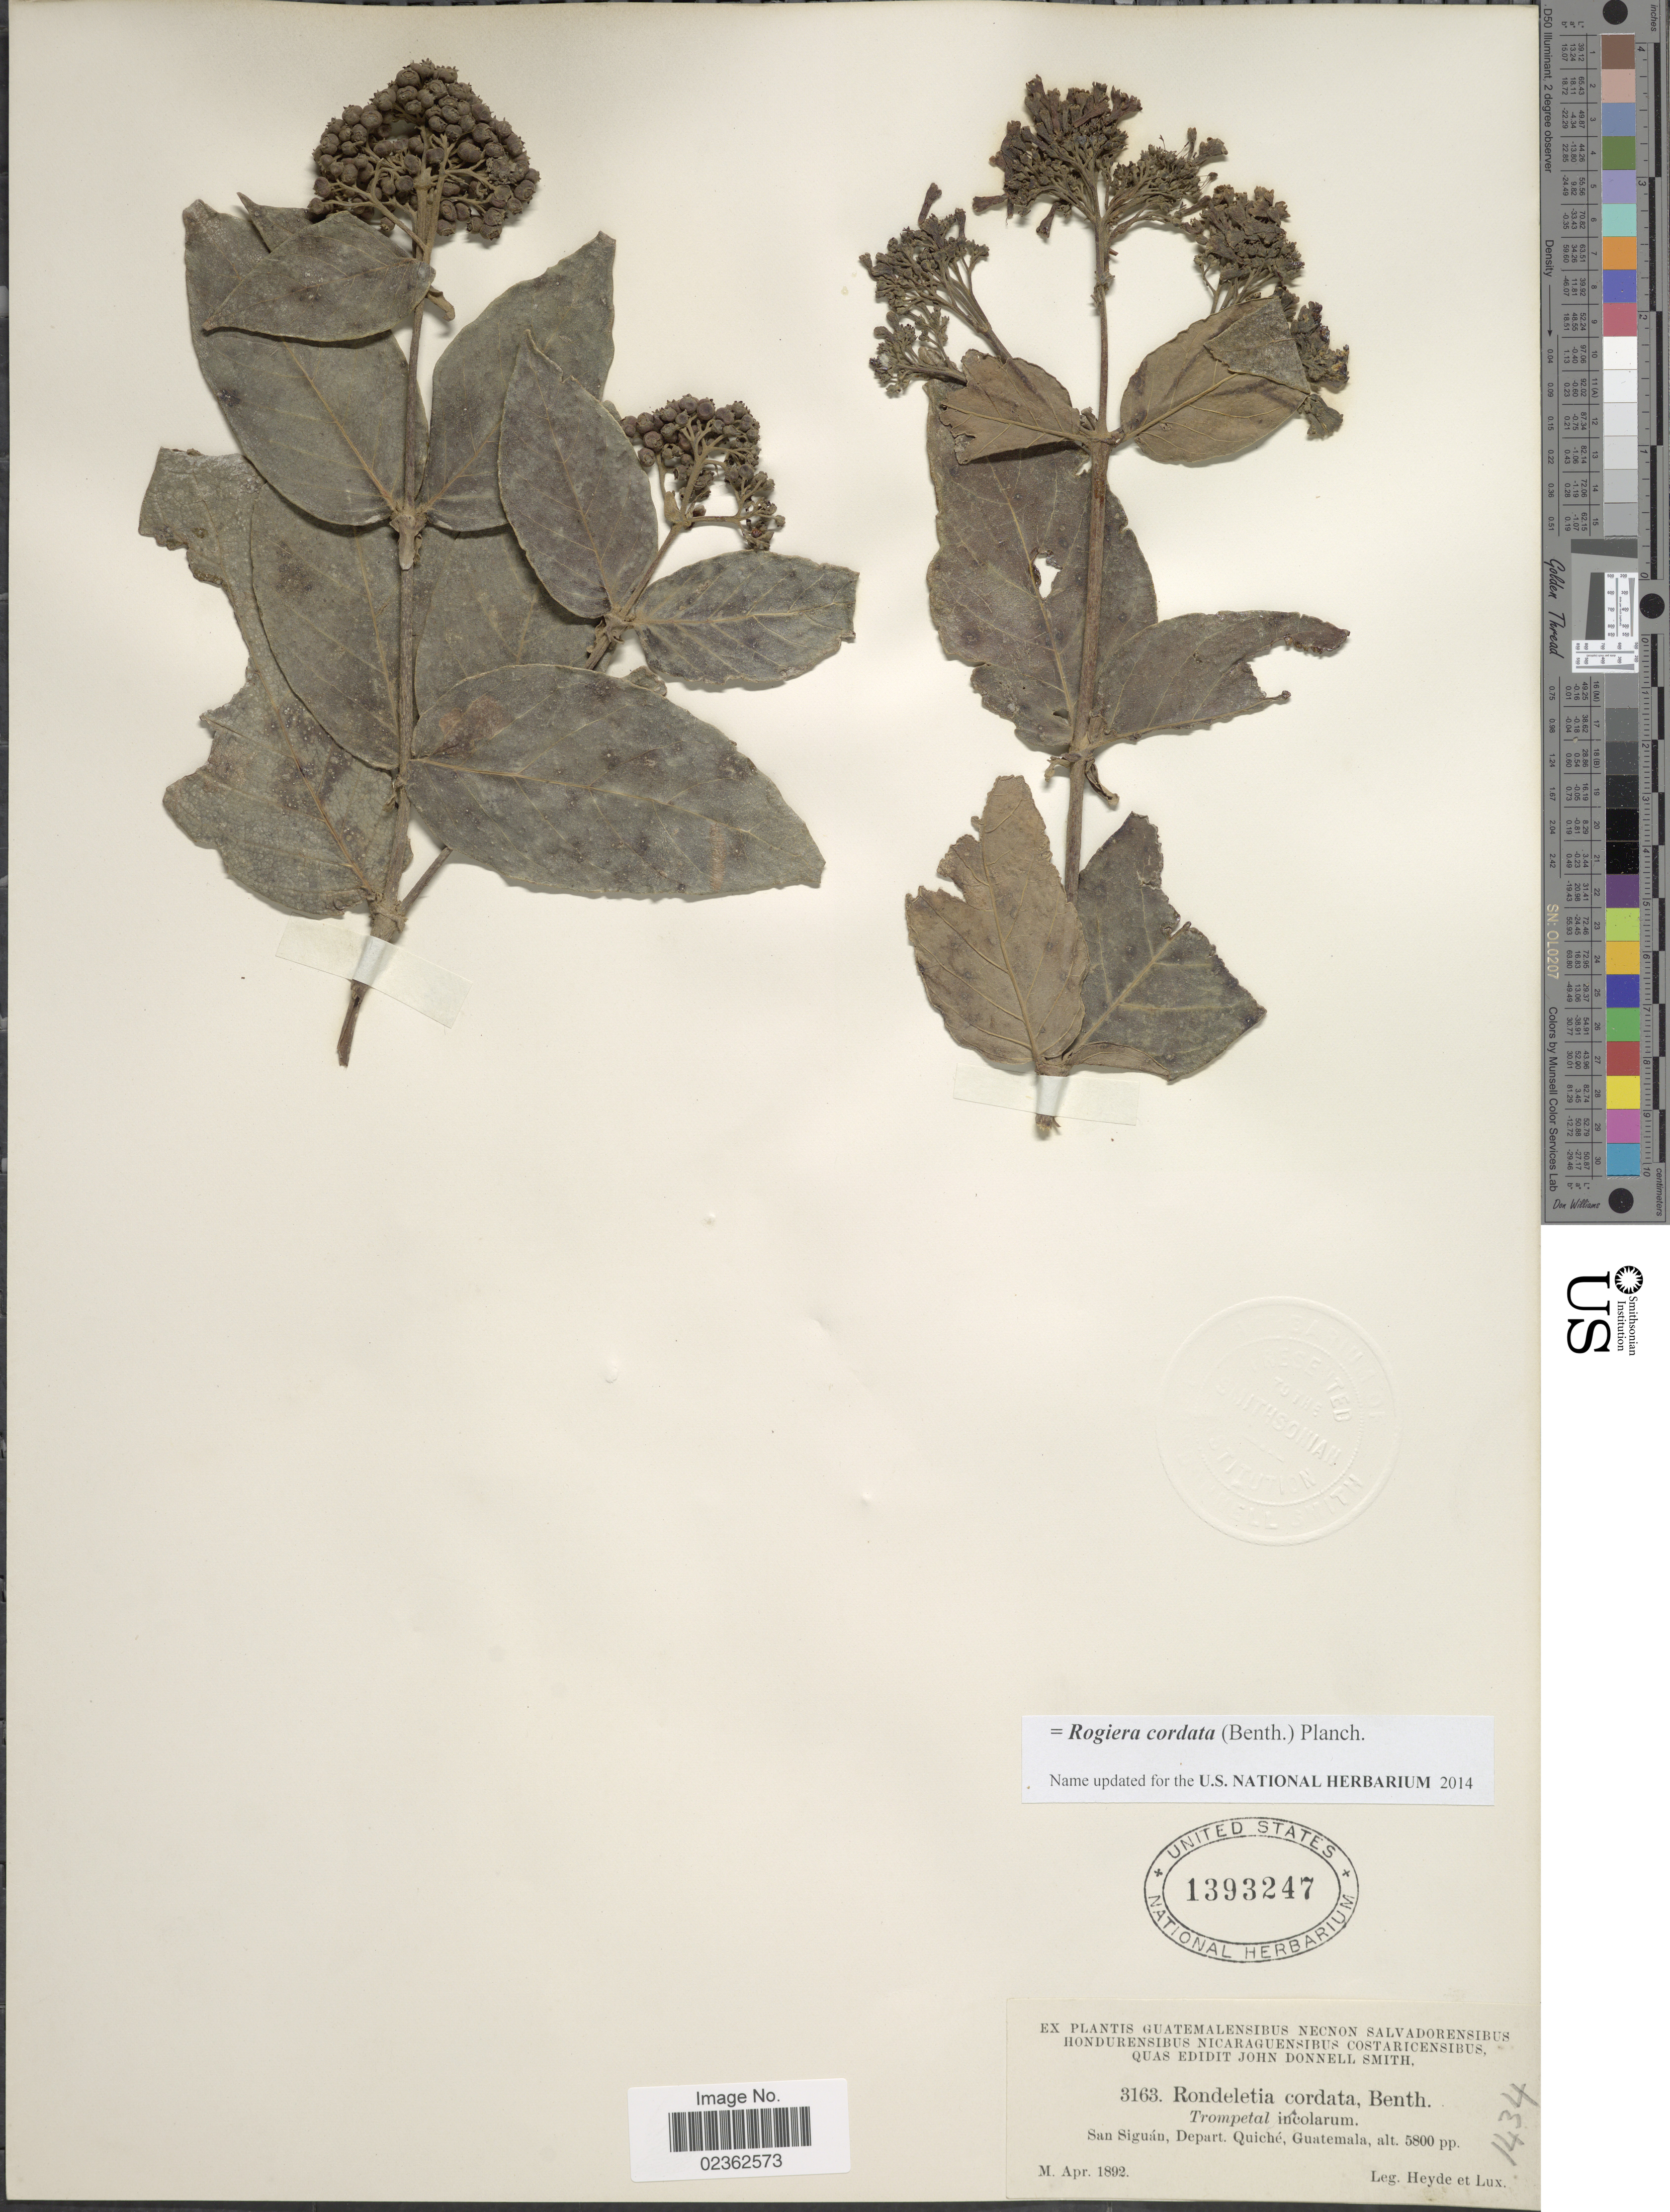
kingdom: Plantae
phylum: Tracheophyta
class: Magnoliopsida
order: Gentianales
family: Rubiaceae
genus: Rogiera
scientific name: Rogiera cordata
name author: (Benth.) Planch.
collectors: Heyde & Lux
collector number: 3163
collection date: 1892-04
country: Guatemala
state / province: El Quiché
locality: San Siguan, Depart. Quiche.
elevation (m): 1768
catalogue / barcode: US 1393247